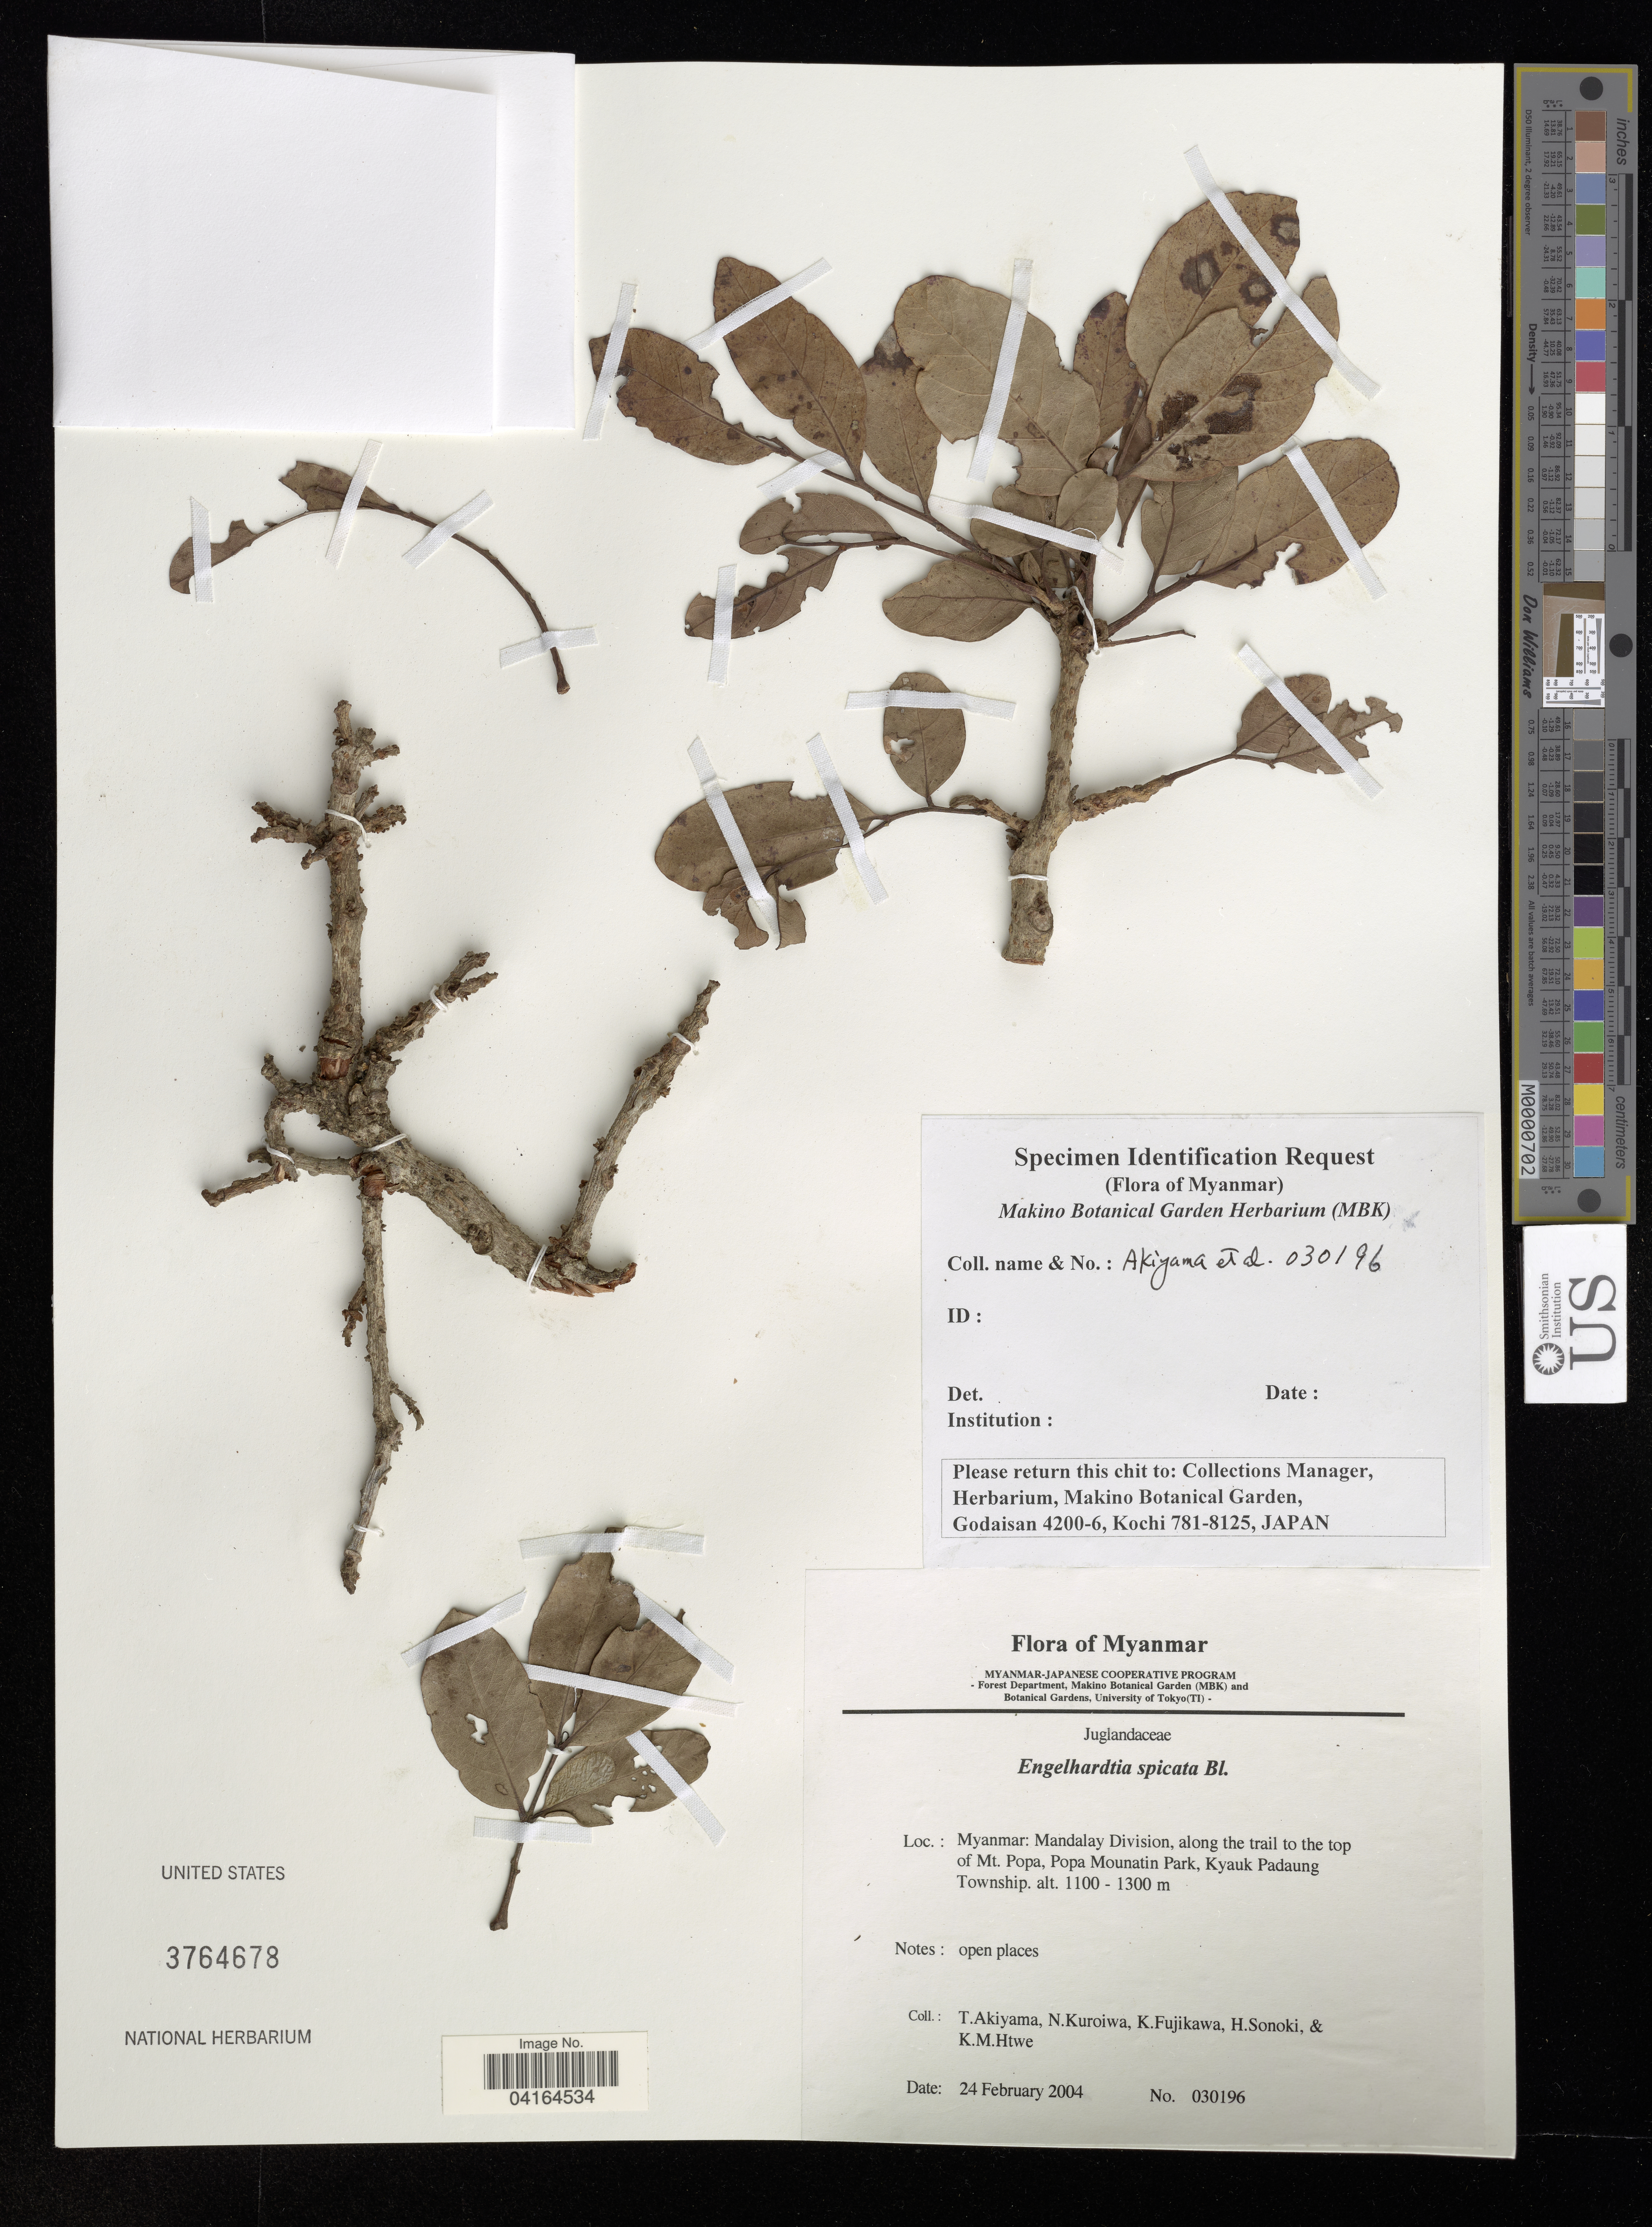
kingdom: Plantae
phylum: Tracheophyta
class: Magnoliopsida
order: Fagales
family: Juglandaceae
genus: Engelhardia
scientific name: Engelhardia spicata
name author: Lesch. ex Blume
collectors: T. Akiyama, N. Kuroiwa, K. Fujikawa, H. Sonoki & K. Htwe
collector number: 030196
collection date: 2004-02-24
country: Myanmar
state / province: Mandalay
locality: Mandalay Division, along the trail to the top of Mt. Popa, Popa Mounatin Park, Kyauk Padaung Township.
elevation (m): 1100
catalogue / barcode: US 3764678